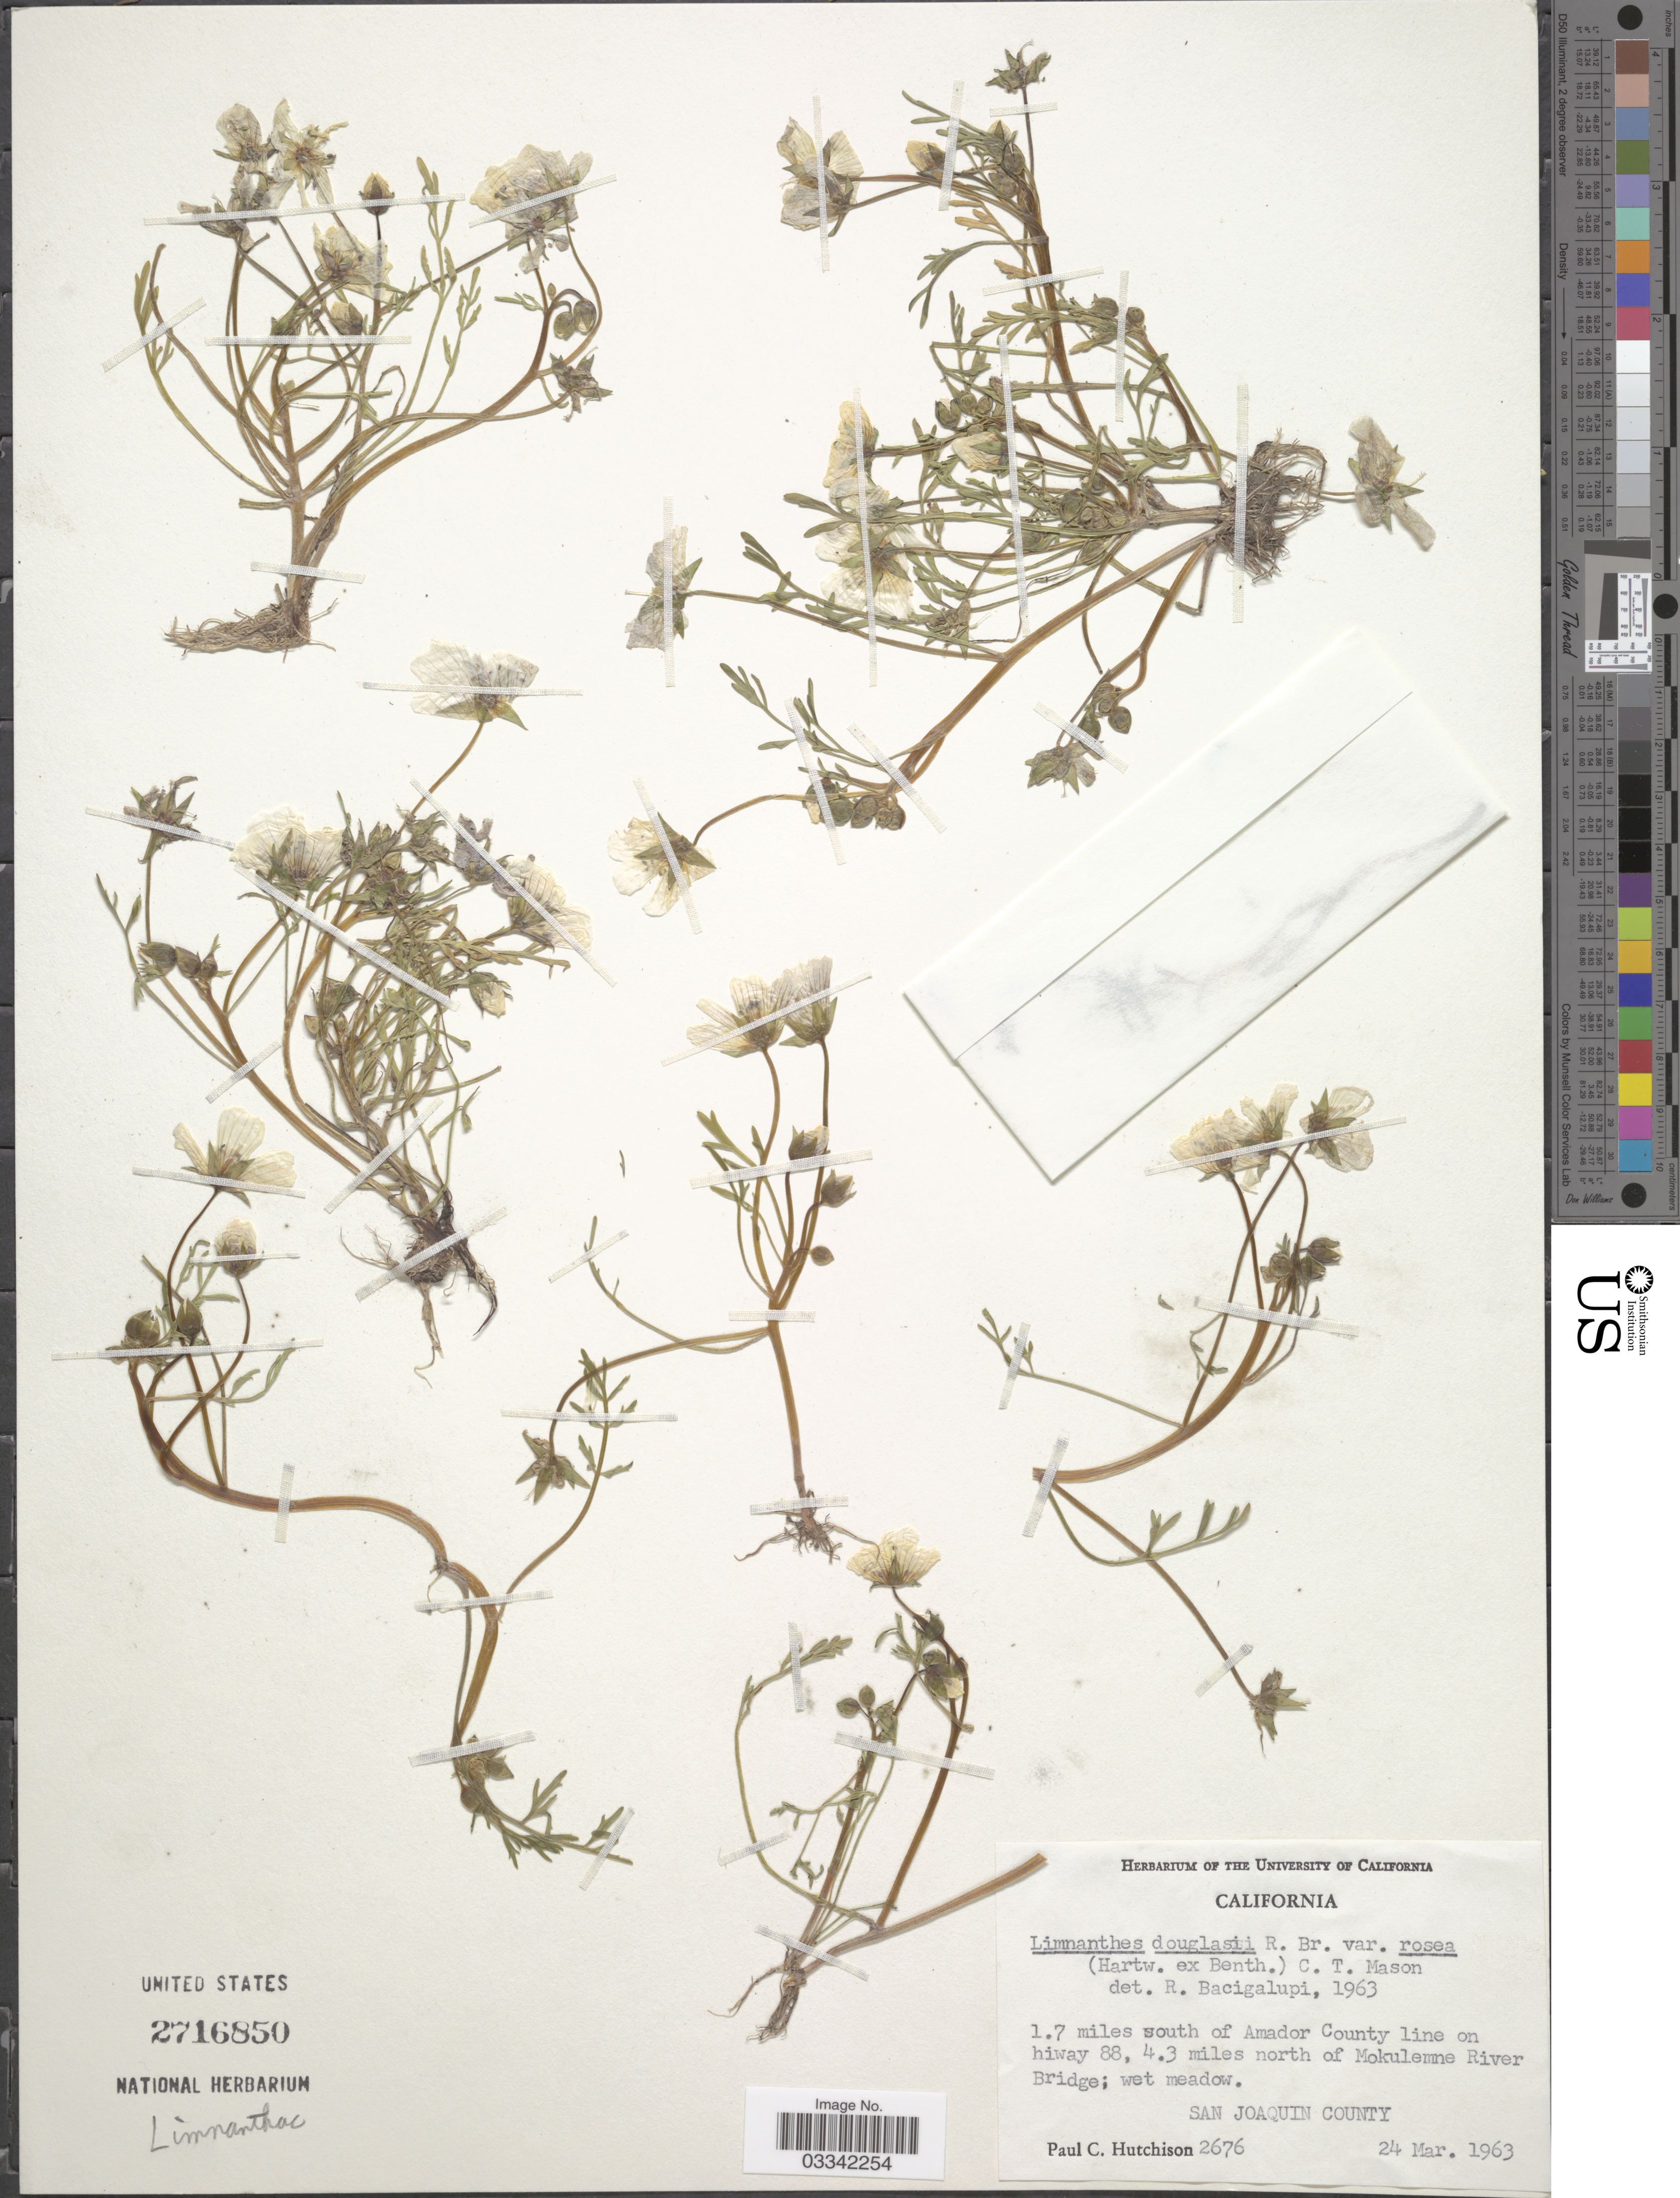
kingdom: Plantae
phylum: Tracheophyta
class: Magnoliopsida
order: Brassicales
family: Limnanthaceae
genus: Limnanthes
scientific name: Limnanthes douglasii var. rosea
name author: (Hartw. ex Benth.) Mason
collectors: P. C. Hutchison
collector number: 2676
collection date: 1963-03-24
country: United States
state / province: California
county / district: San Joaquin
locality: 1.7 miles south of Amador County line on hiway 88, 4.3 miles north of Mokulemne River Bridge. San Joaquin County.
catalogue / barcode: US 2716850